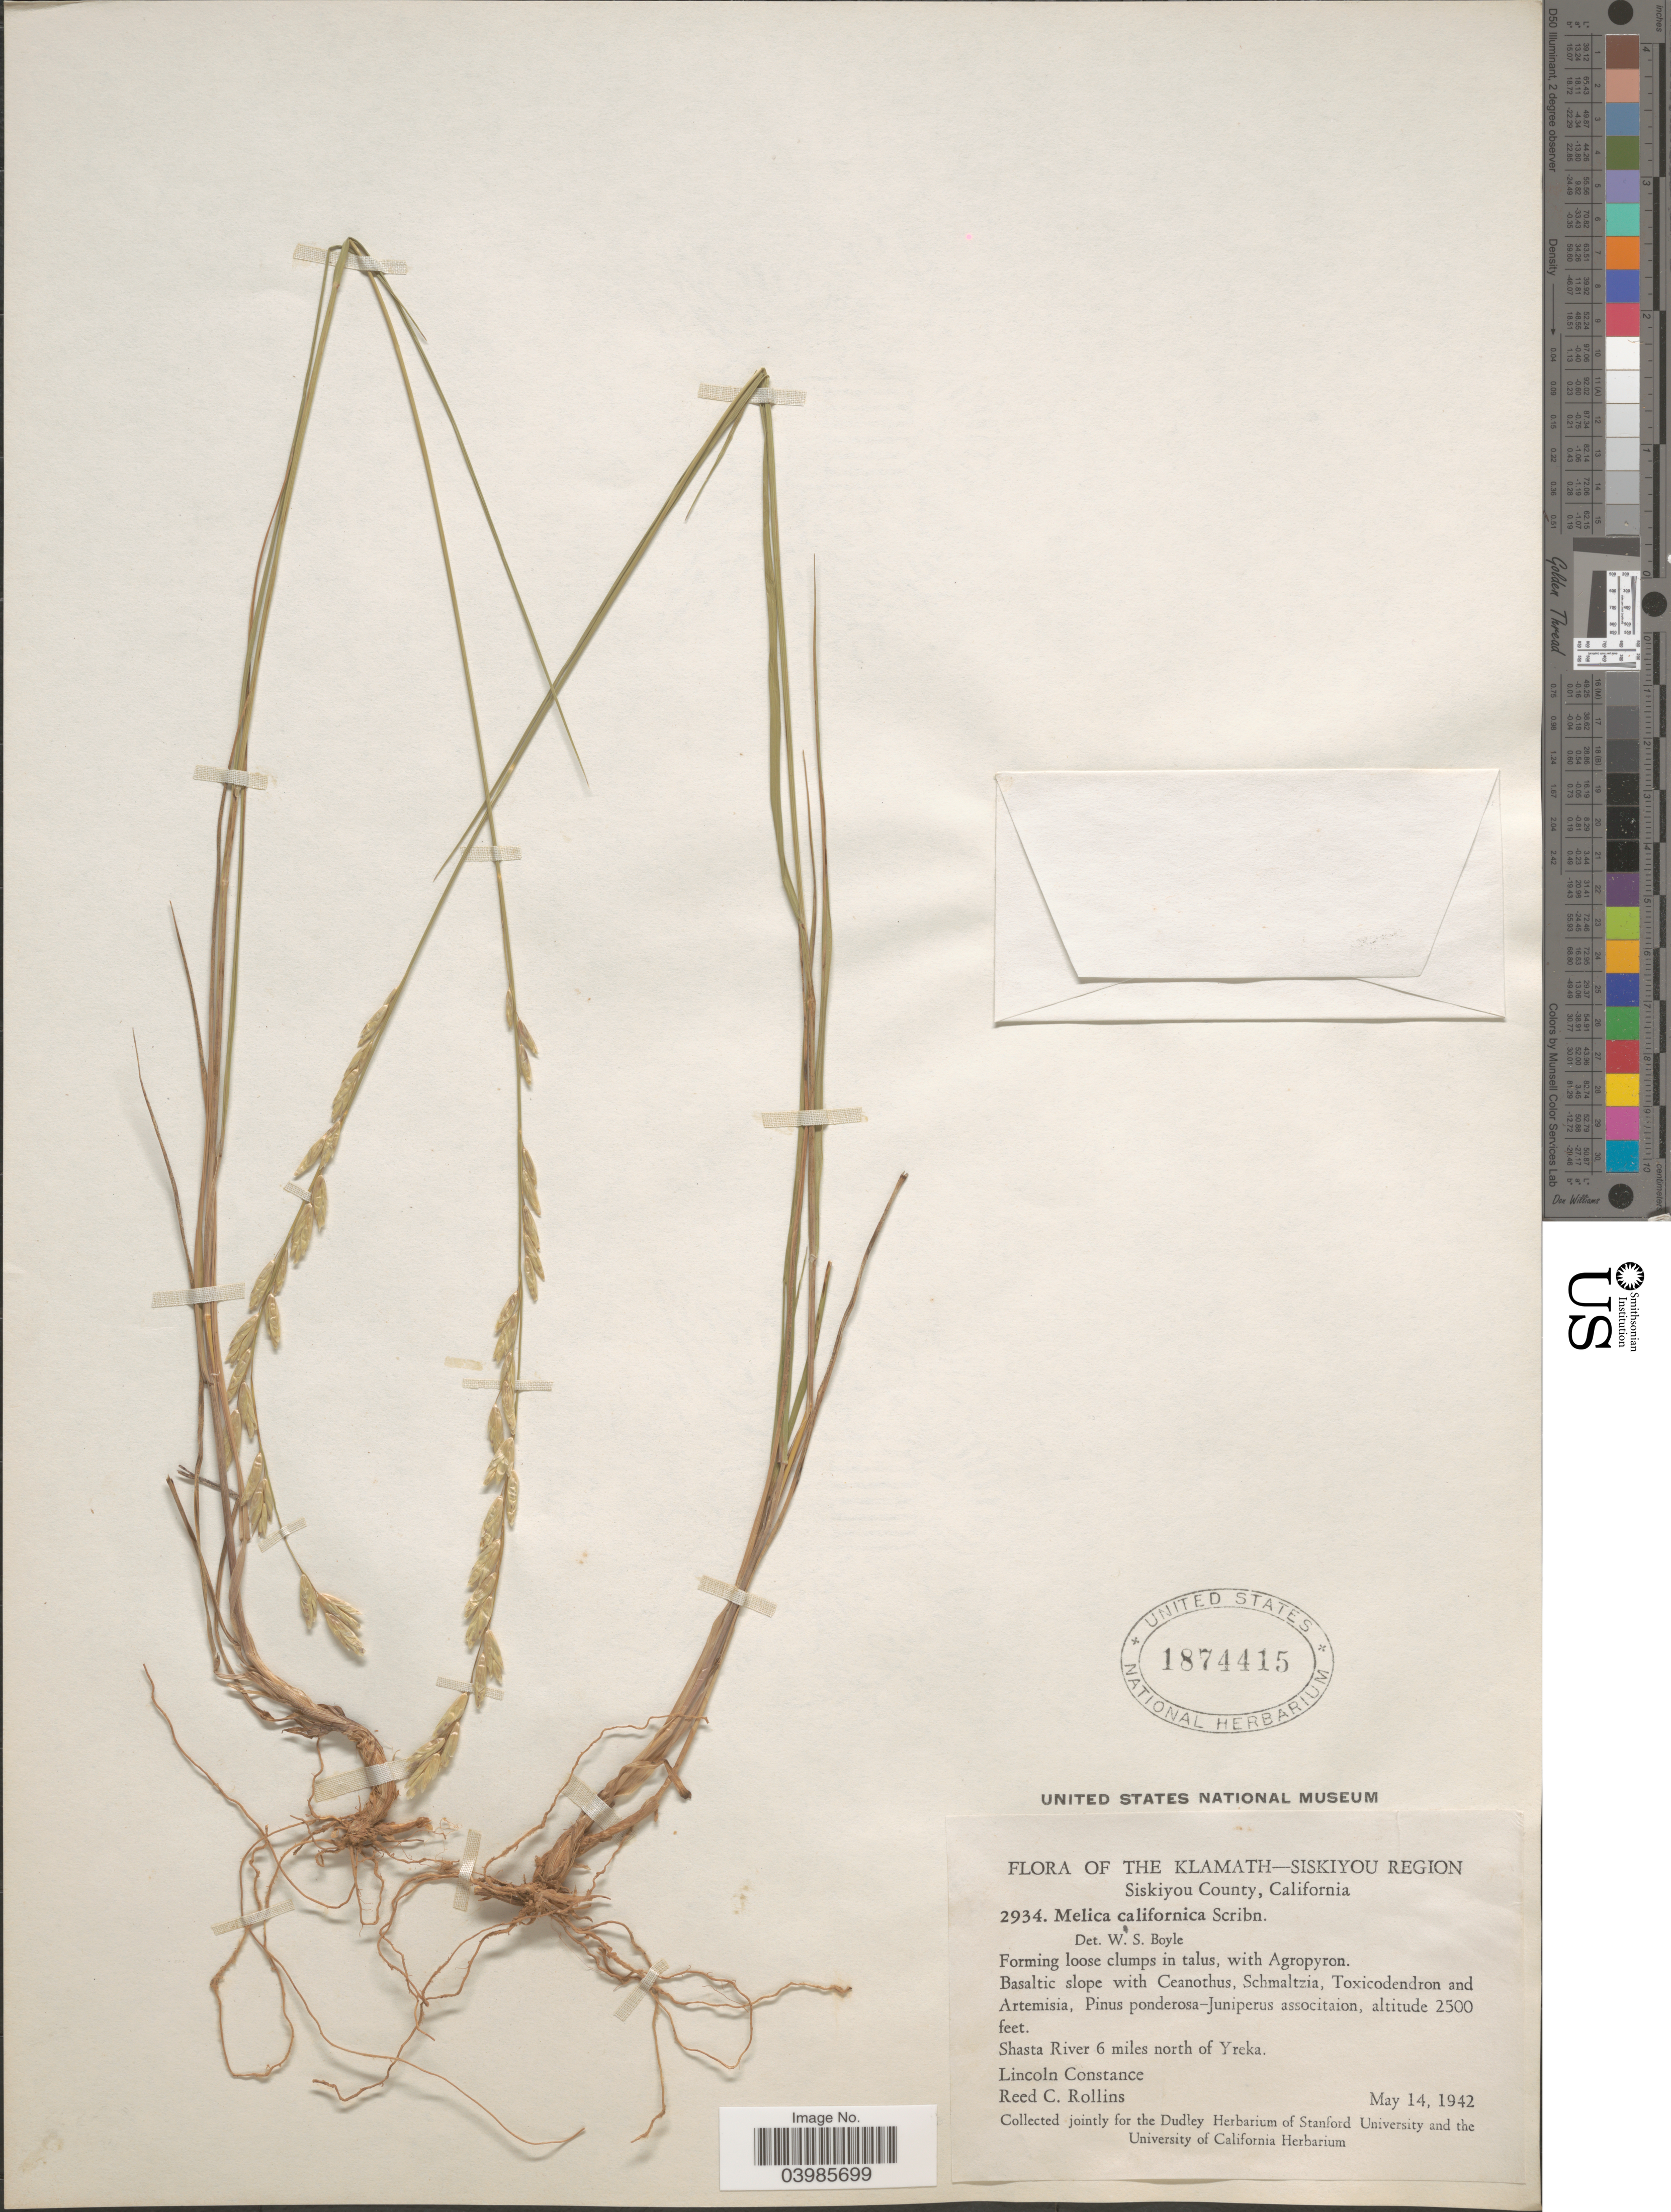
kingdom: Plantae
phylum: Tracheophyta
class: Liliopsida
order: Poales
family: Poaceae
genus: Melica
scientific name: Melica californica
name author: Scribn.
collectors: L. Constance & R. C. Rollins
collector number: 2934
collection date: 1942-05-14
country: United States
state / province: California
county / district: Siskiyou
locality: The Klamath-Siskiyou Region. Siskiyou County. Shasta River 6 miles north of Yreka.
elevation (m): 762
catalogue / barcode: US 1874415